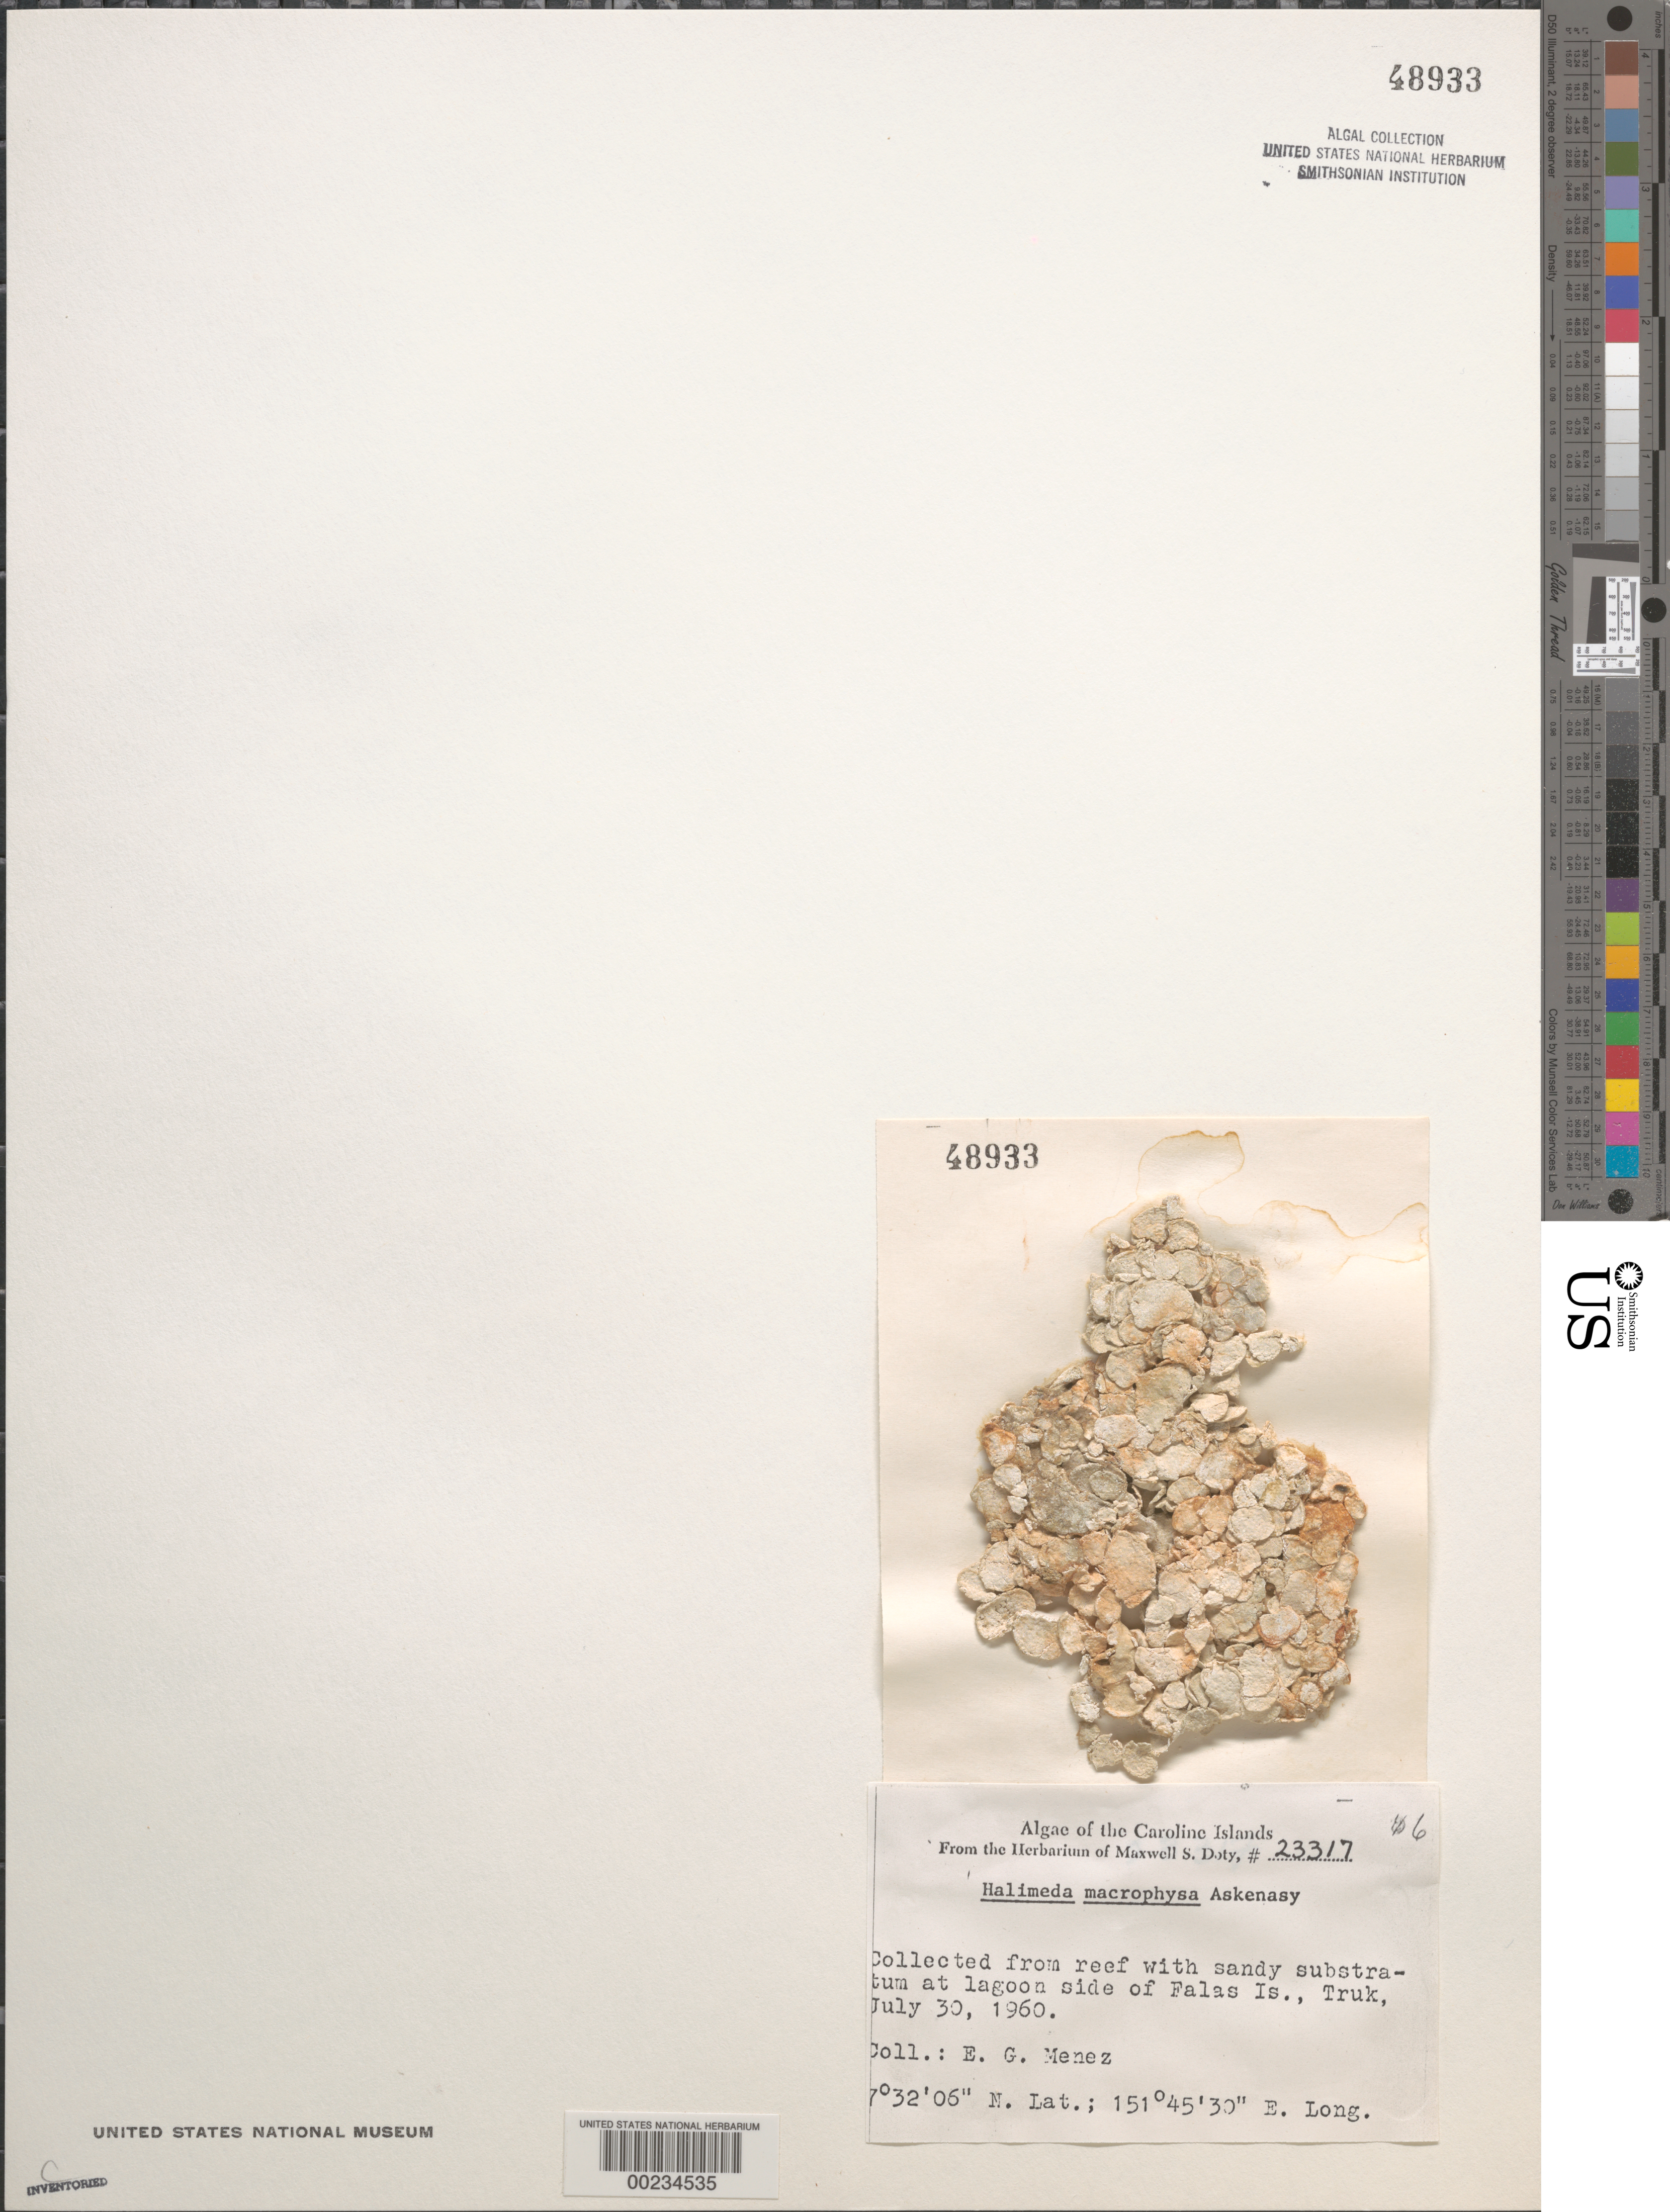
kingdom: Plantae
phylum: Chlorophyta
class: Ulvophyceae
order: Bryopsidales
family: Halimedaceae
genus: Halimeda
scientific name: Halimeda macrophysa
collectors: Meñez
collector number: MSD 23317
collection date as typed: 30 Jul 1960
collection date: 1960-07-30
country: Micronesia, Federated States of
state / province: Truk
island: Falas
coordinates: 7 32' 06" N, 151 45' 30" E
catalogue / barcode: US 48933